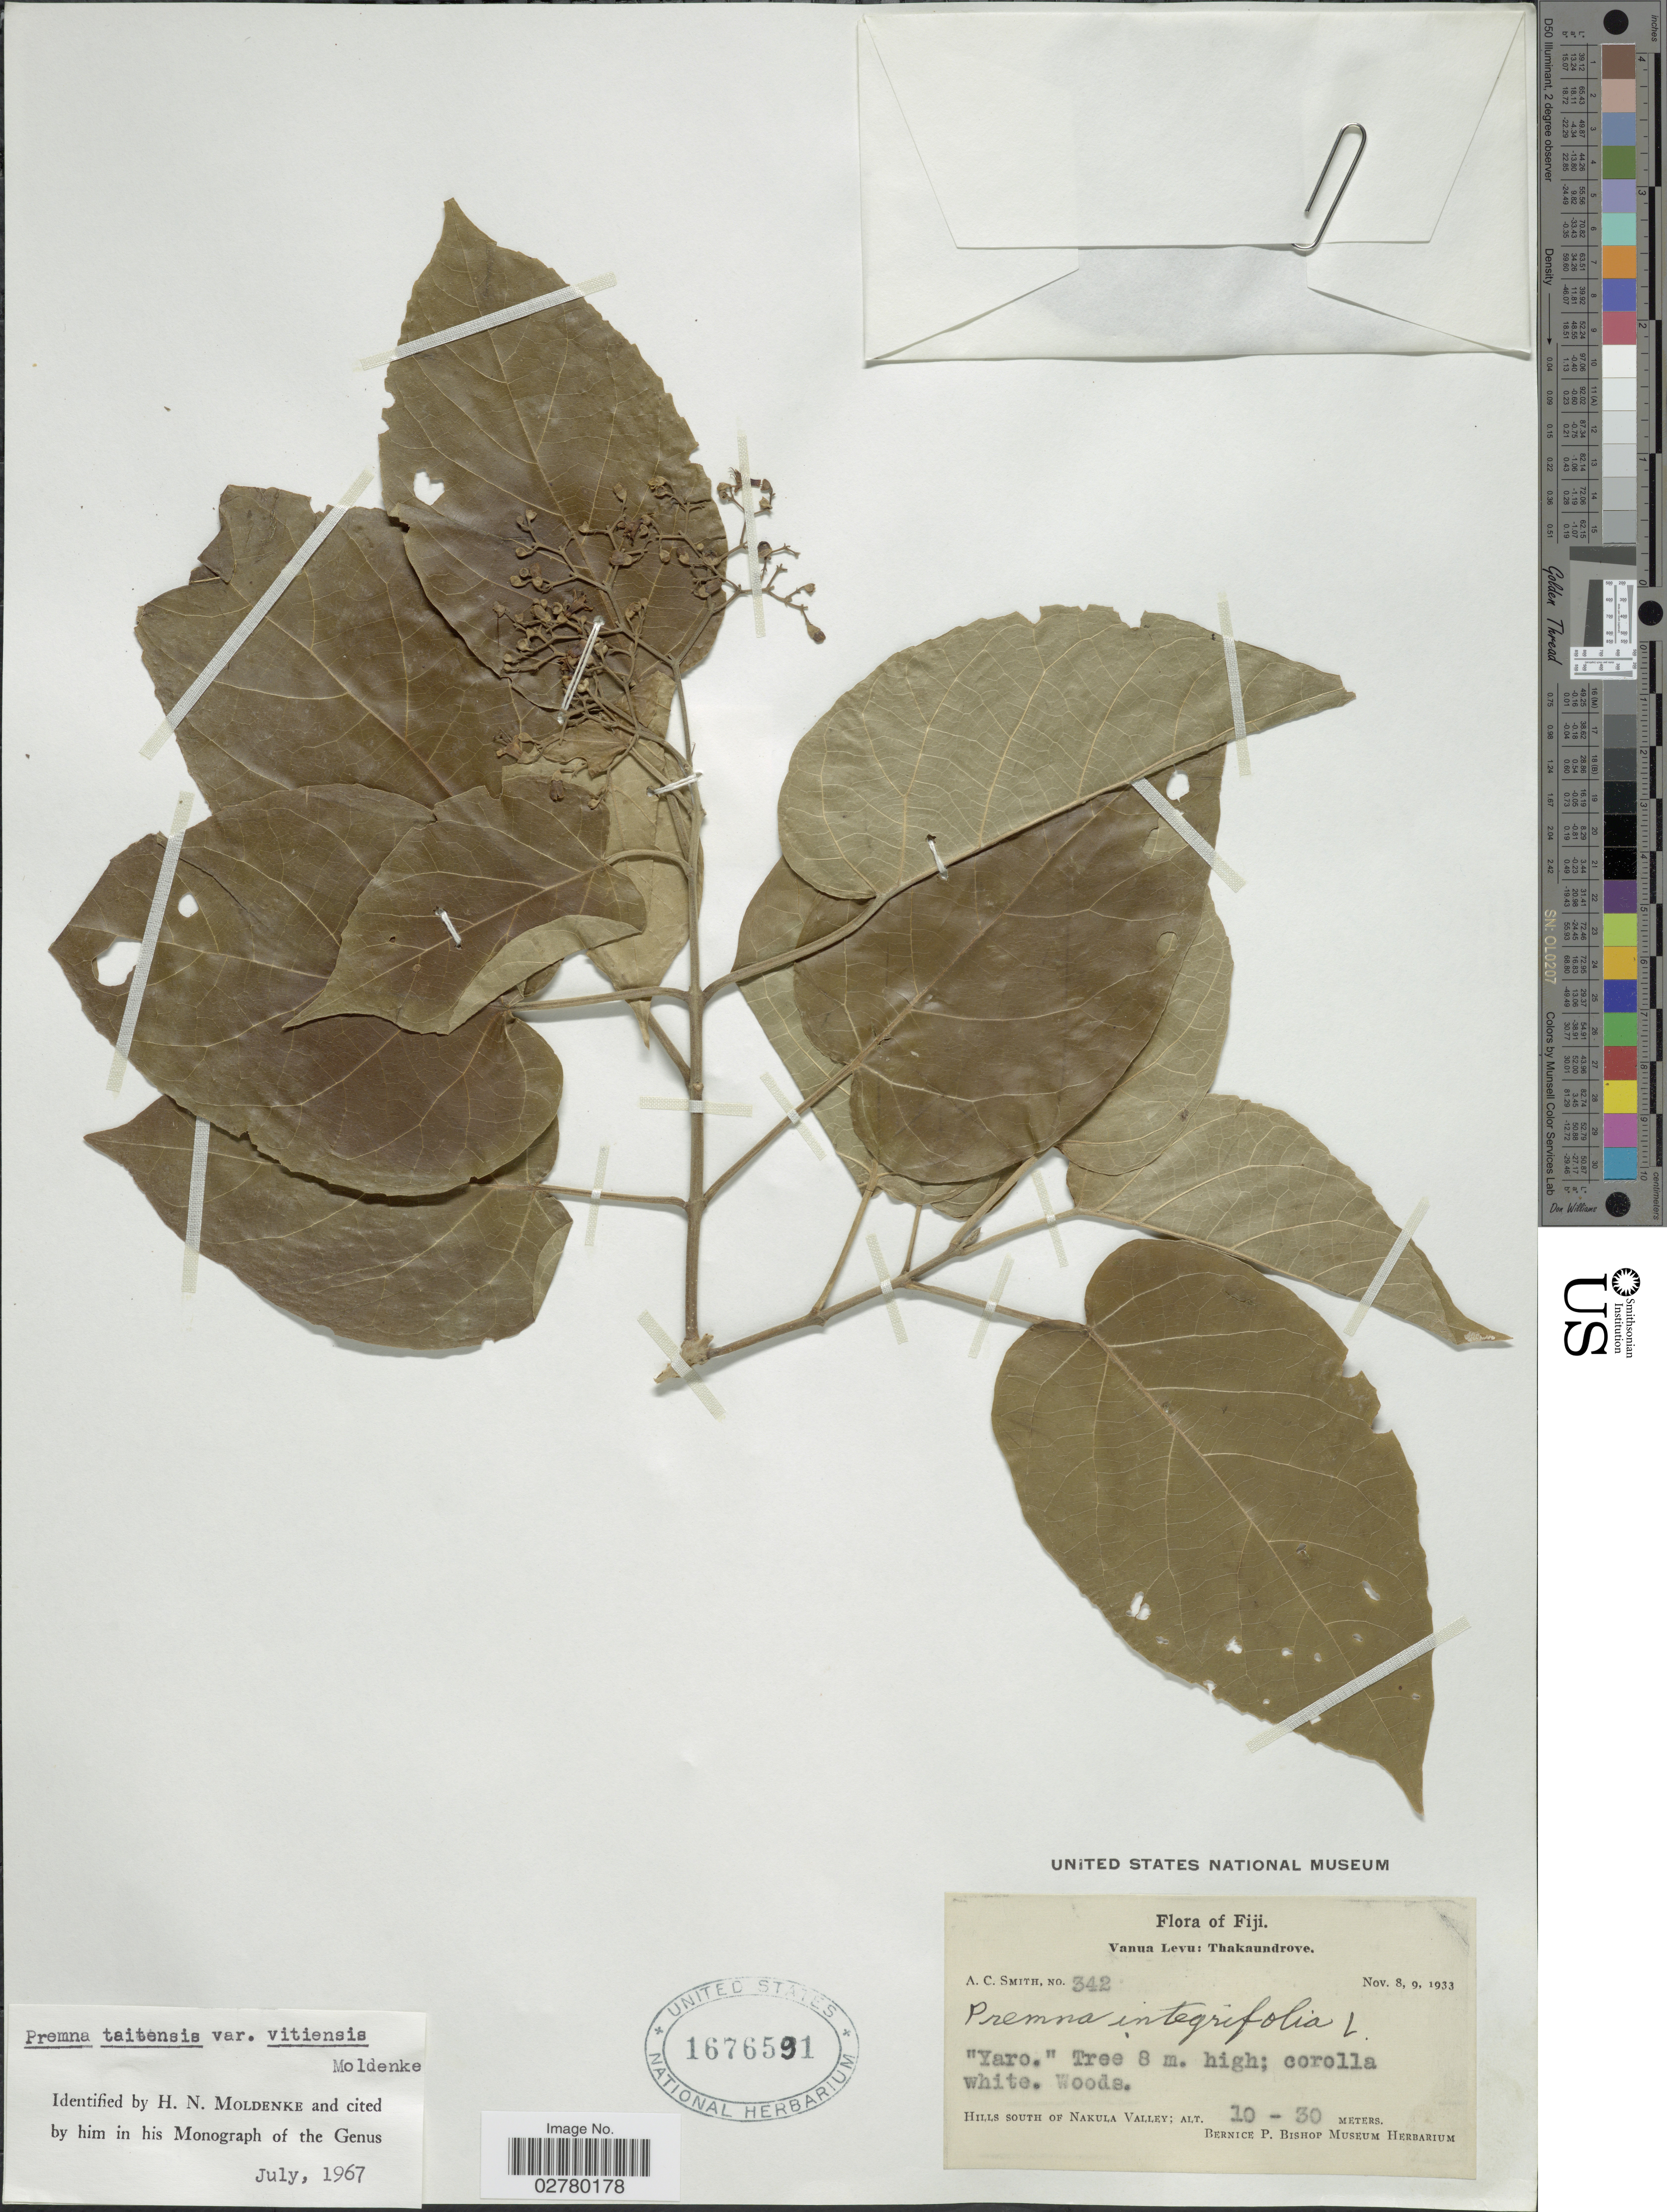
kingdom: Plantae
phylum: Tracheophyta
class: Magnoliopsida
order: Lamiales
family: Lamiaceae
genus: Premna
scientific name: Premna taitensis var. vitiensis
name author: Moldenke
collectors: A. C. Smith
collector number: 342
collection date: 1933-11-08/1933-11-09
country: Fiji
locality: Vanua Levu: Thakaundrove. Hills south of Nakula Valley.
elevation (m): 10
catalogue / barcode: US 1676591